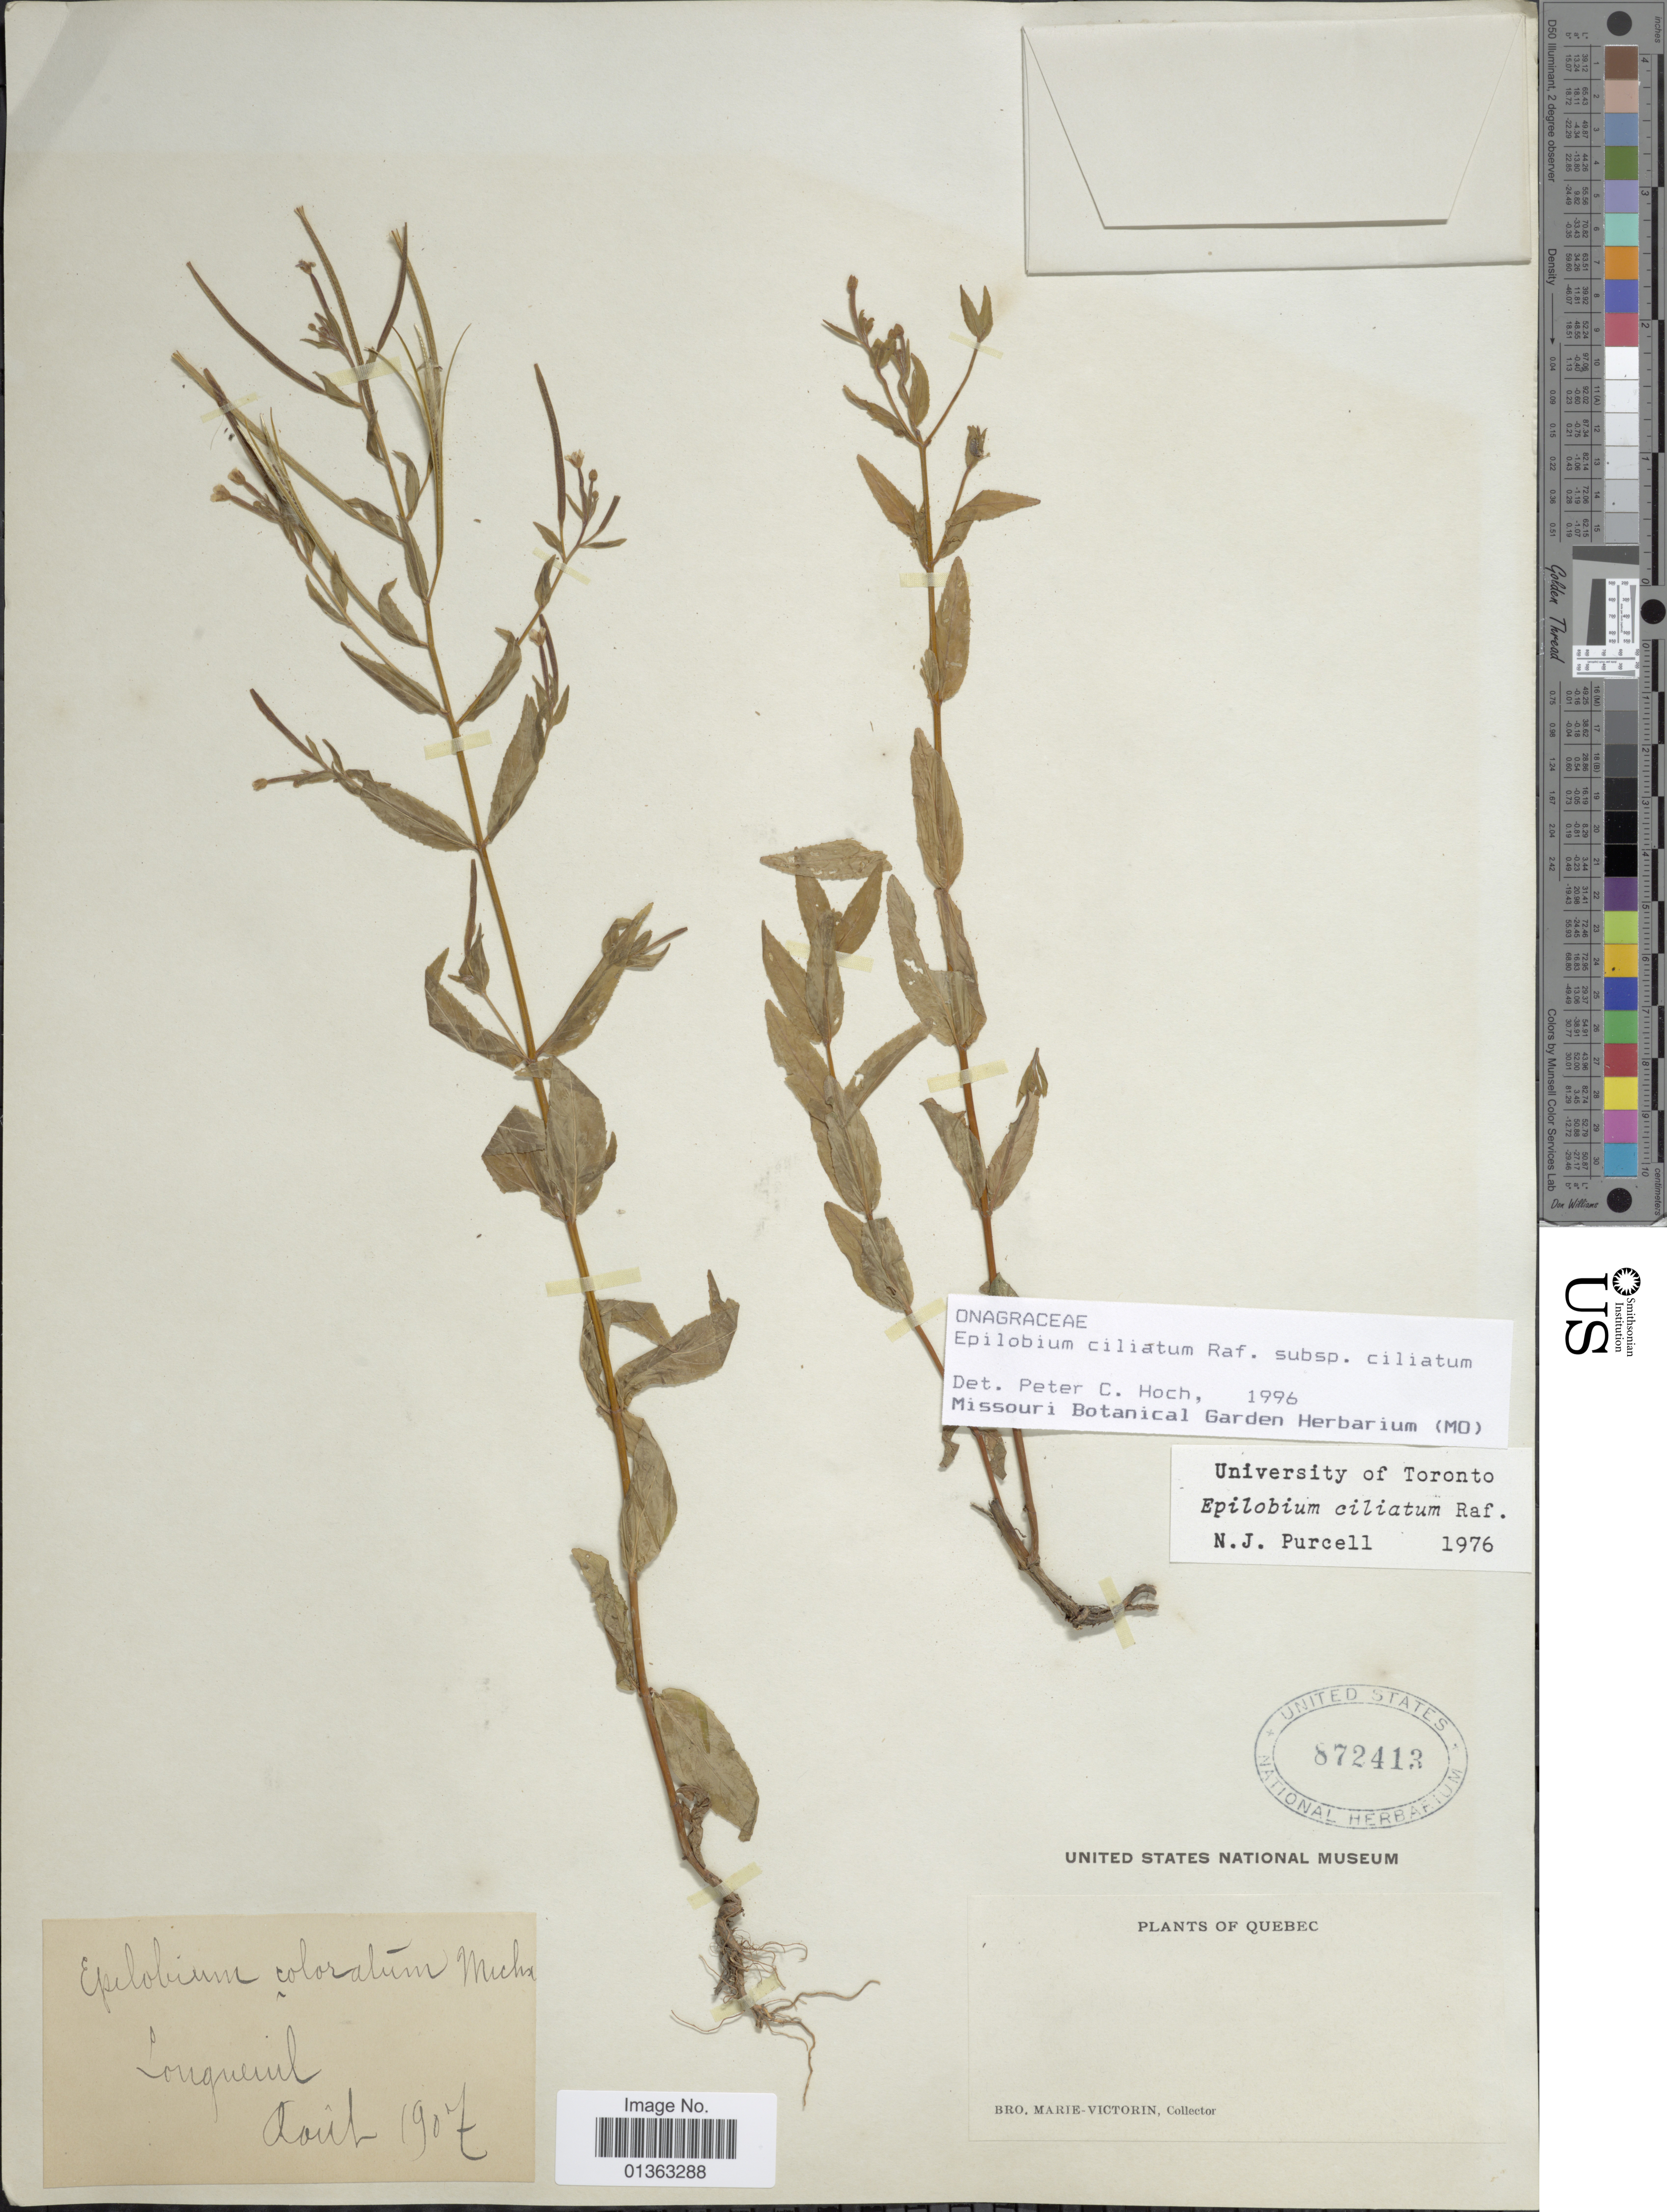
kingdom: Plantae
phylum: Tracheophyta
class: Magnoliopsida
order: Myrtales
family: Onagraceae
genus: Epilobium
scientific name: Epilobium ciliatum subsp. ciliatum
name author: Raf.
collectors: Fr. Marie-Victorin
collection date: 1907-08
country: Canada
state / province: Quebec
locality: Lougueuil.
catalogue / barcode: US 872413